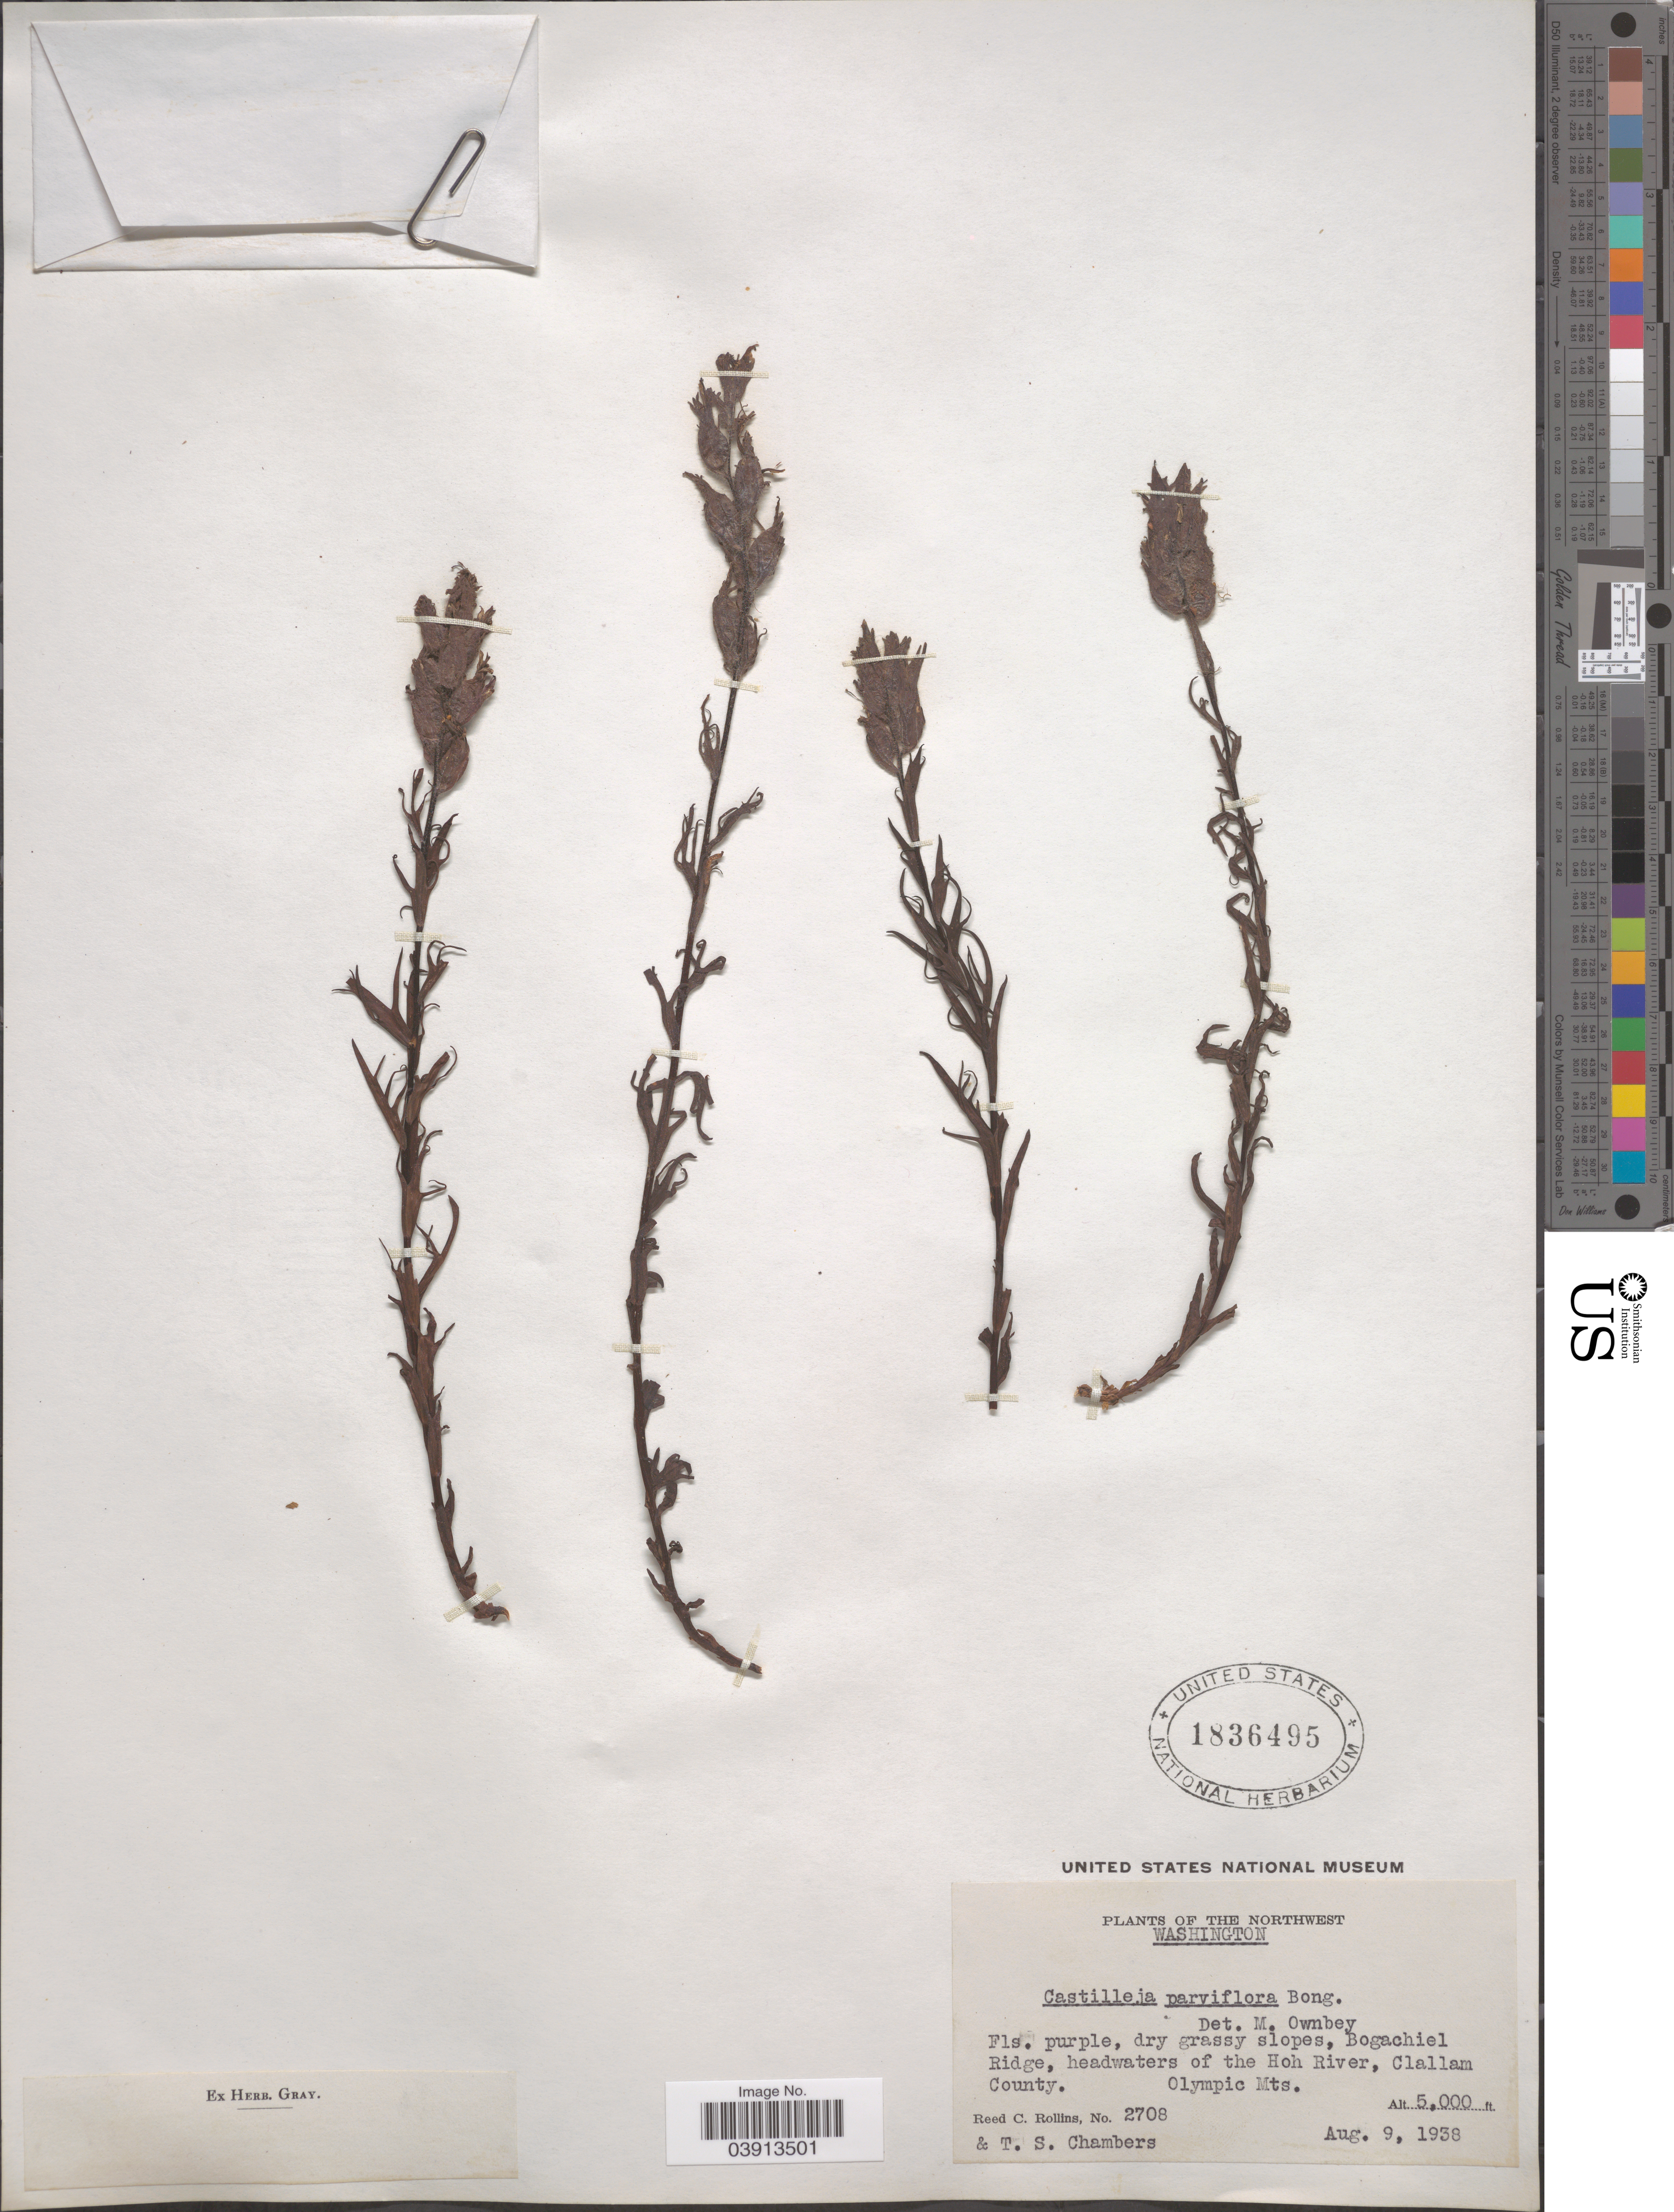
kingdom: Plantae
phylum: Tracheophyta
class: Magnoliopsida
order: Lamiales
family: Orobanchaceae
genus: Castilleja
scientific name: Castilleja parviflora var. olympica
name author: (G.N. Jones) Ownbey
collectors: R. C. Rollins & T. Chambers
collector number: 2708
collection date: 1938-08-09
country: United States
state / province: Washington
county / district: Clallam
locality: The Northwest. Bogachiel Ridge, headwaters of the Hoh River, Clallam County. Olympic Mts.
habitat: dry grassy slopes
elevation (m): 1524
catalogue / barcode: US 1836495